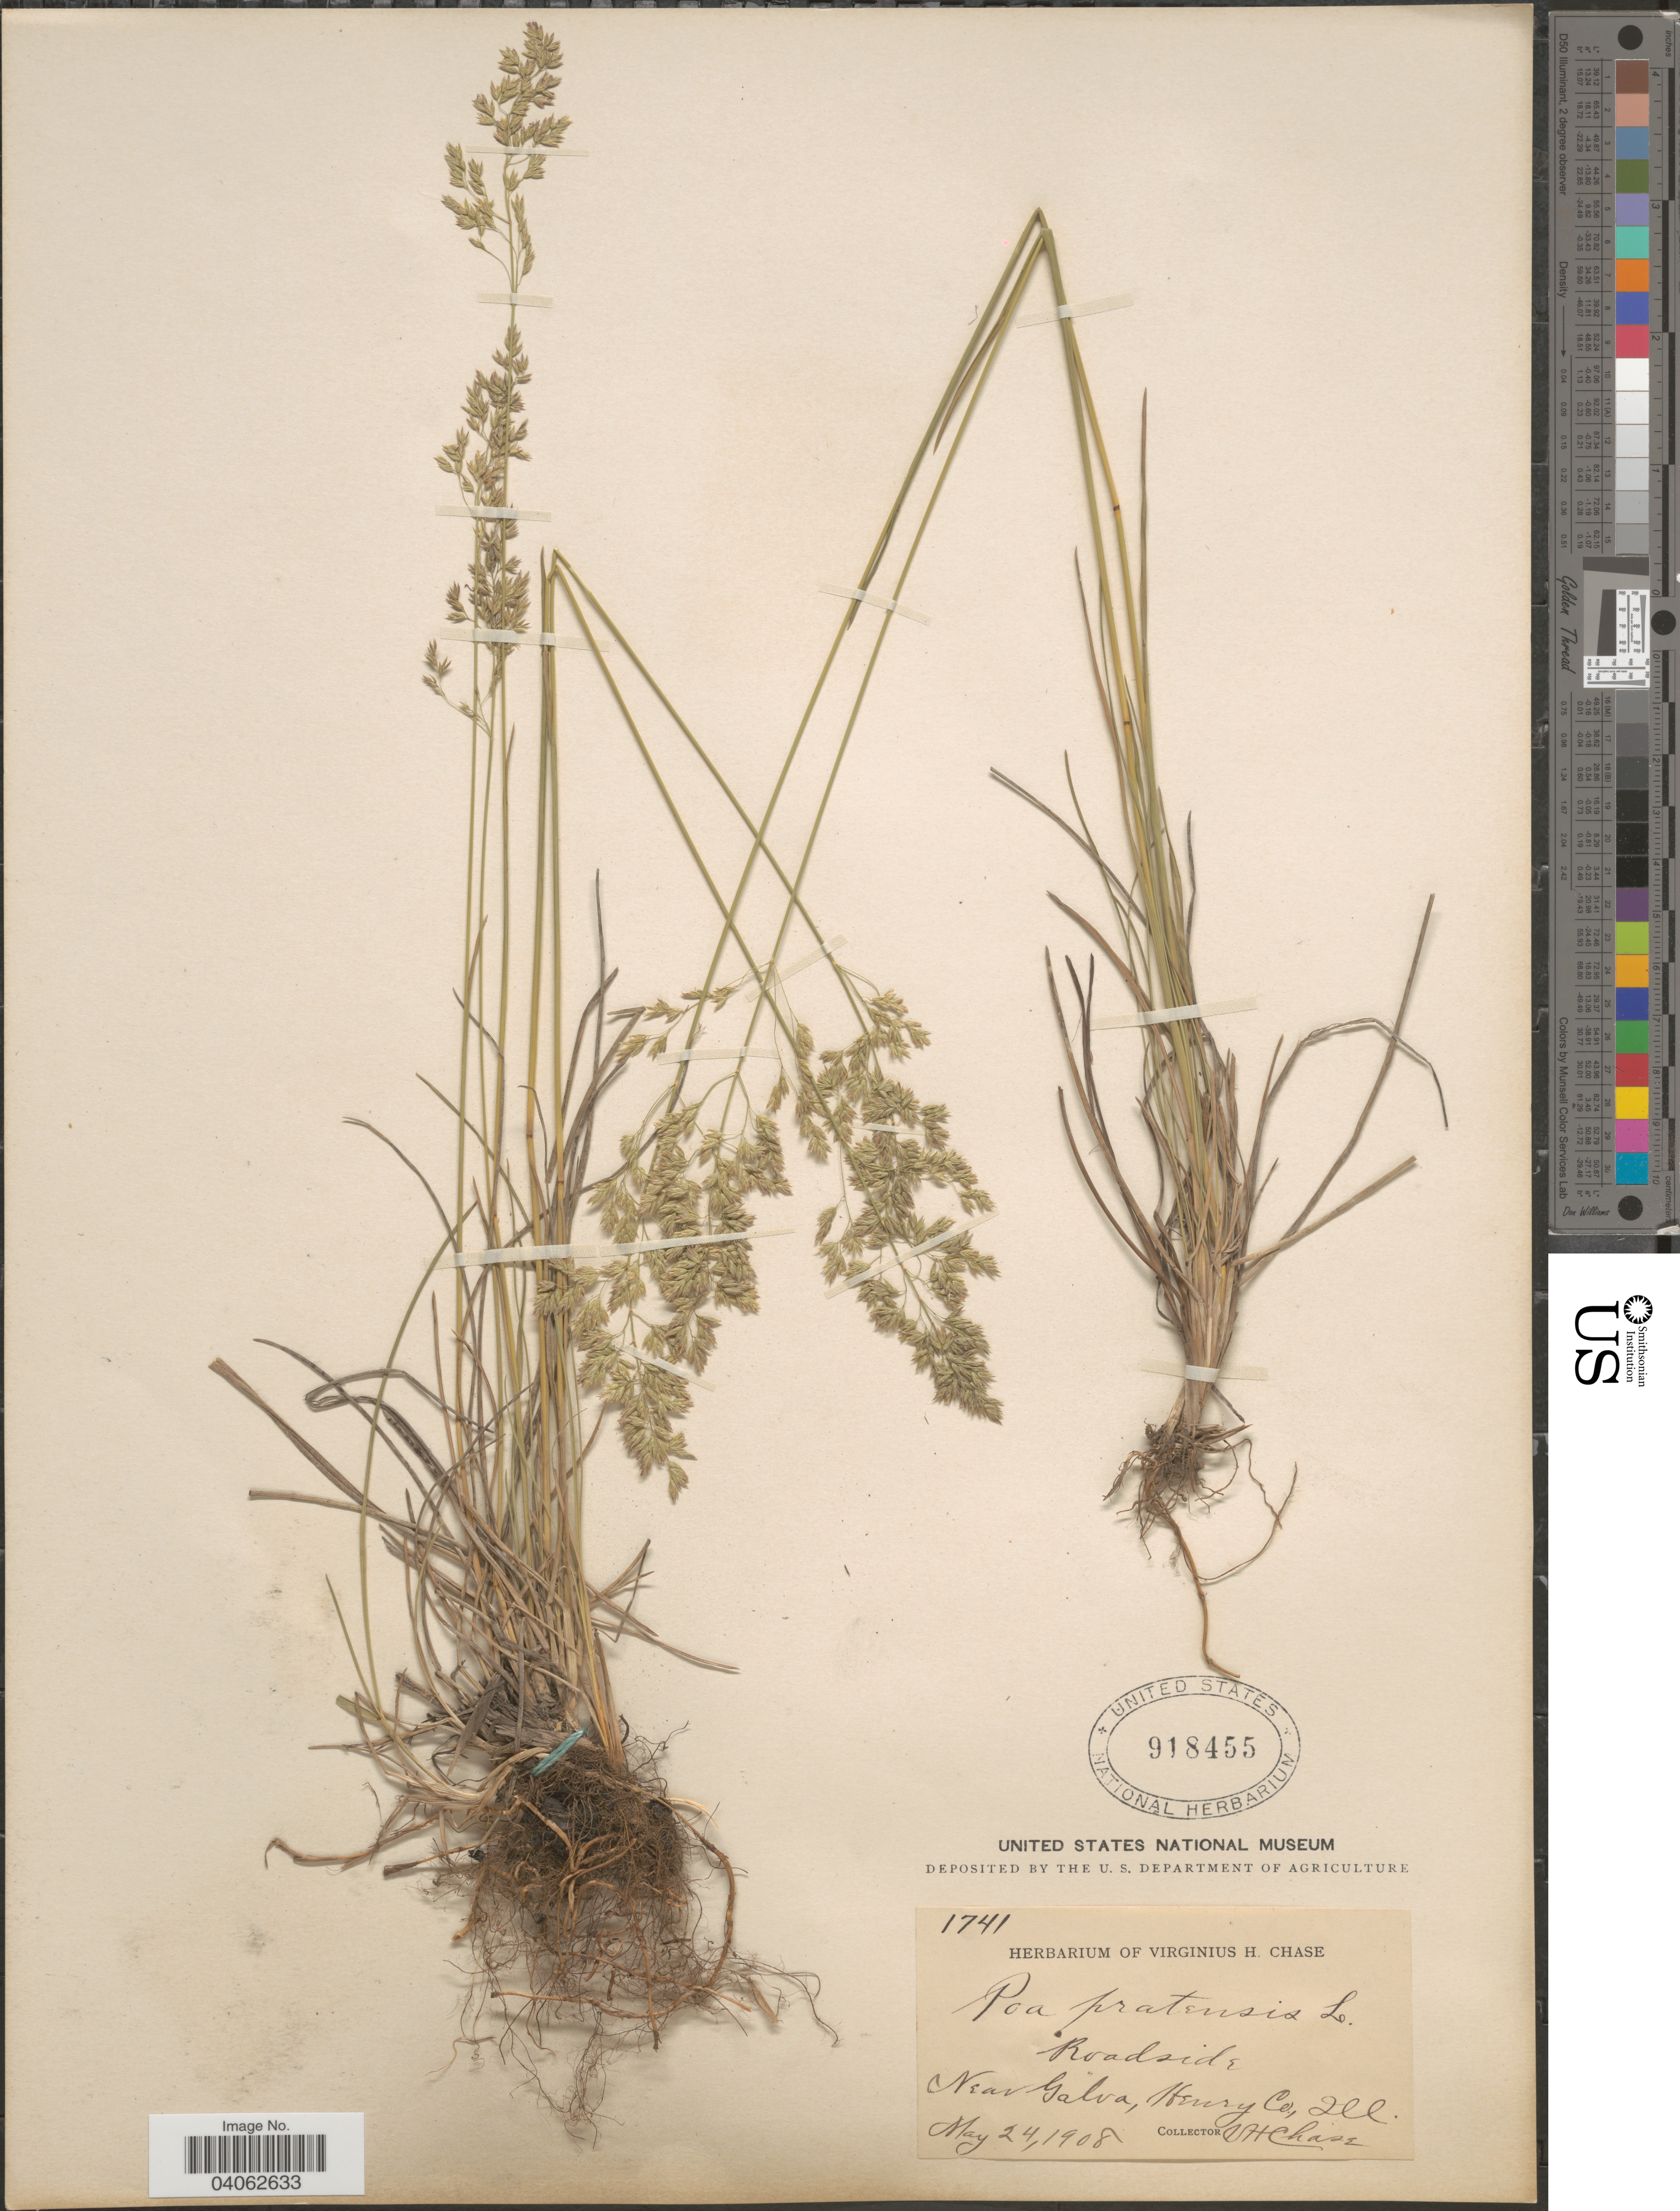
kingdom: Plantae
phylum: Tracheophyta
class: Liliopsida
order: Poales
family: Poaceae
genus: Poa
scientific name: Poa pratensis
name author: L.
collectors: V. H. Chase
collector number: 1741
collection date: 1908-05-24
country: United States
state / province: Illinois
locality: Roadside, Near Galva, Henry Co.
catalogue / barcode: US 918455